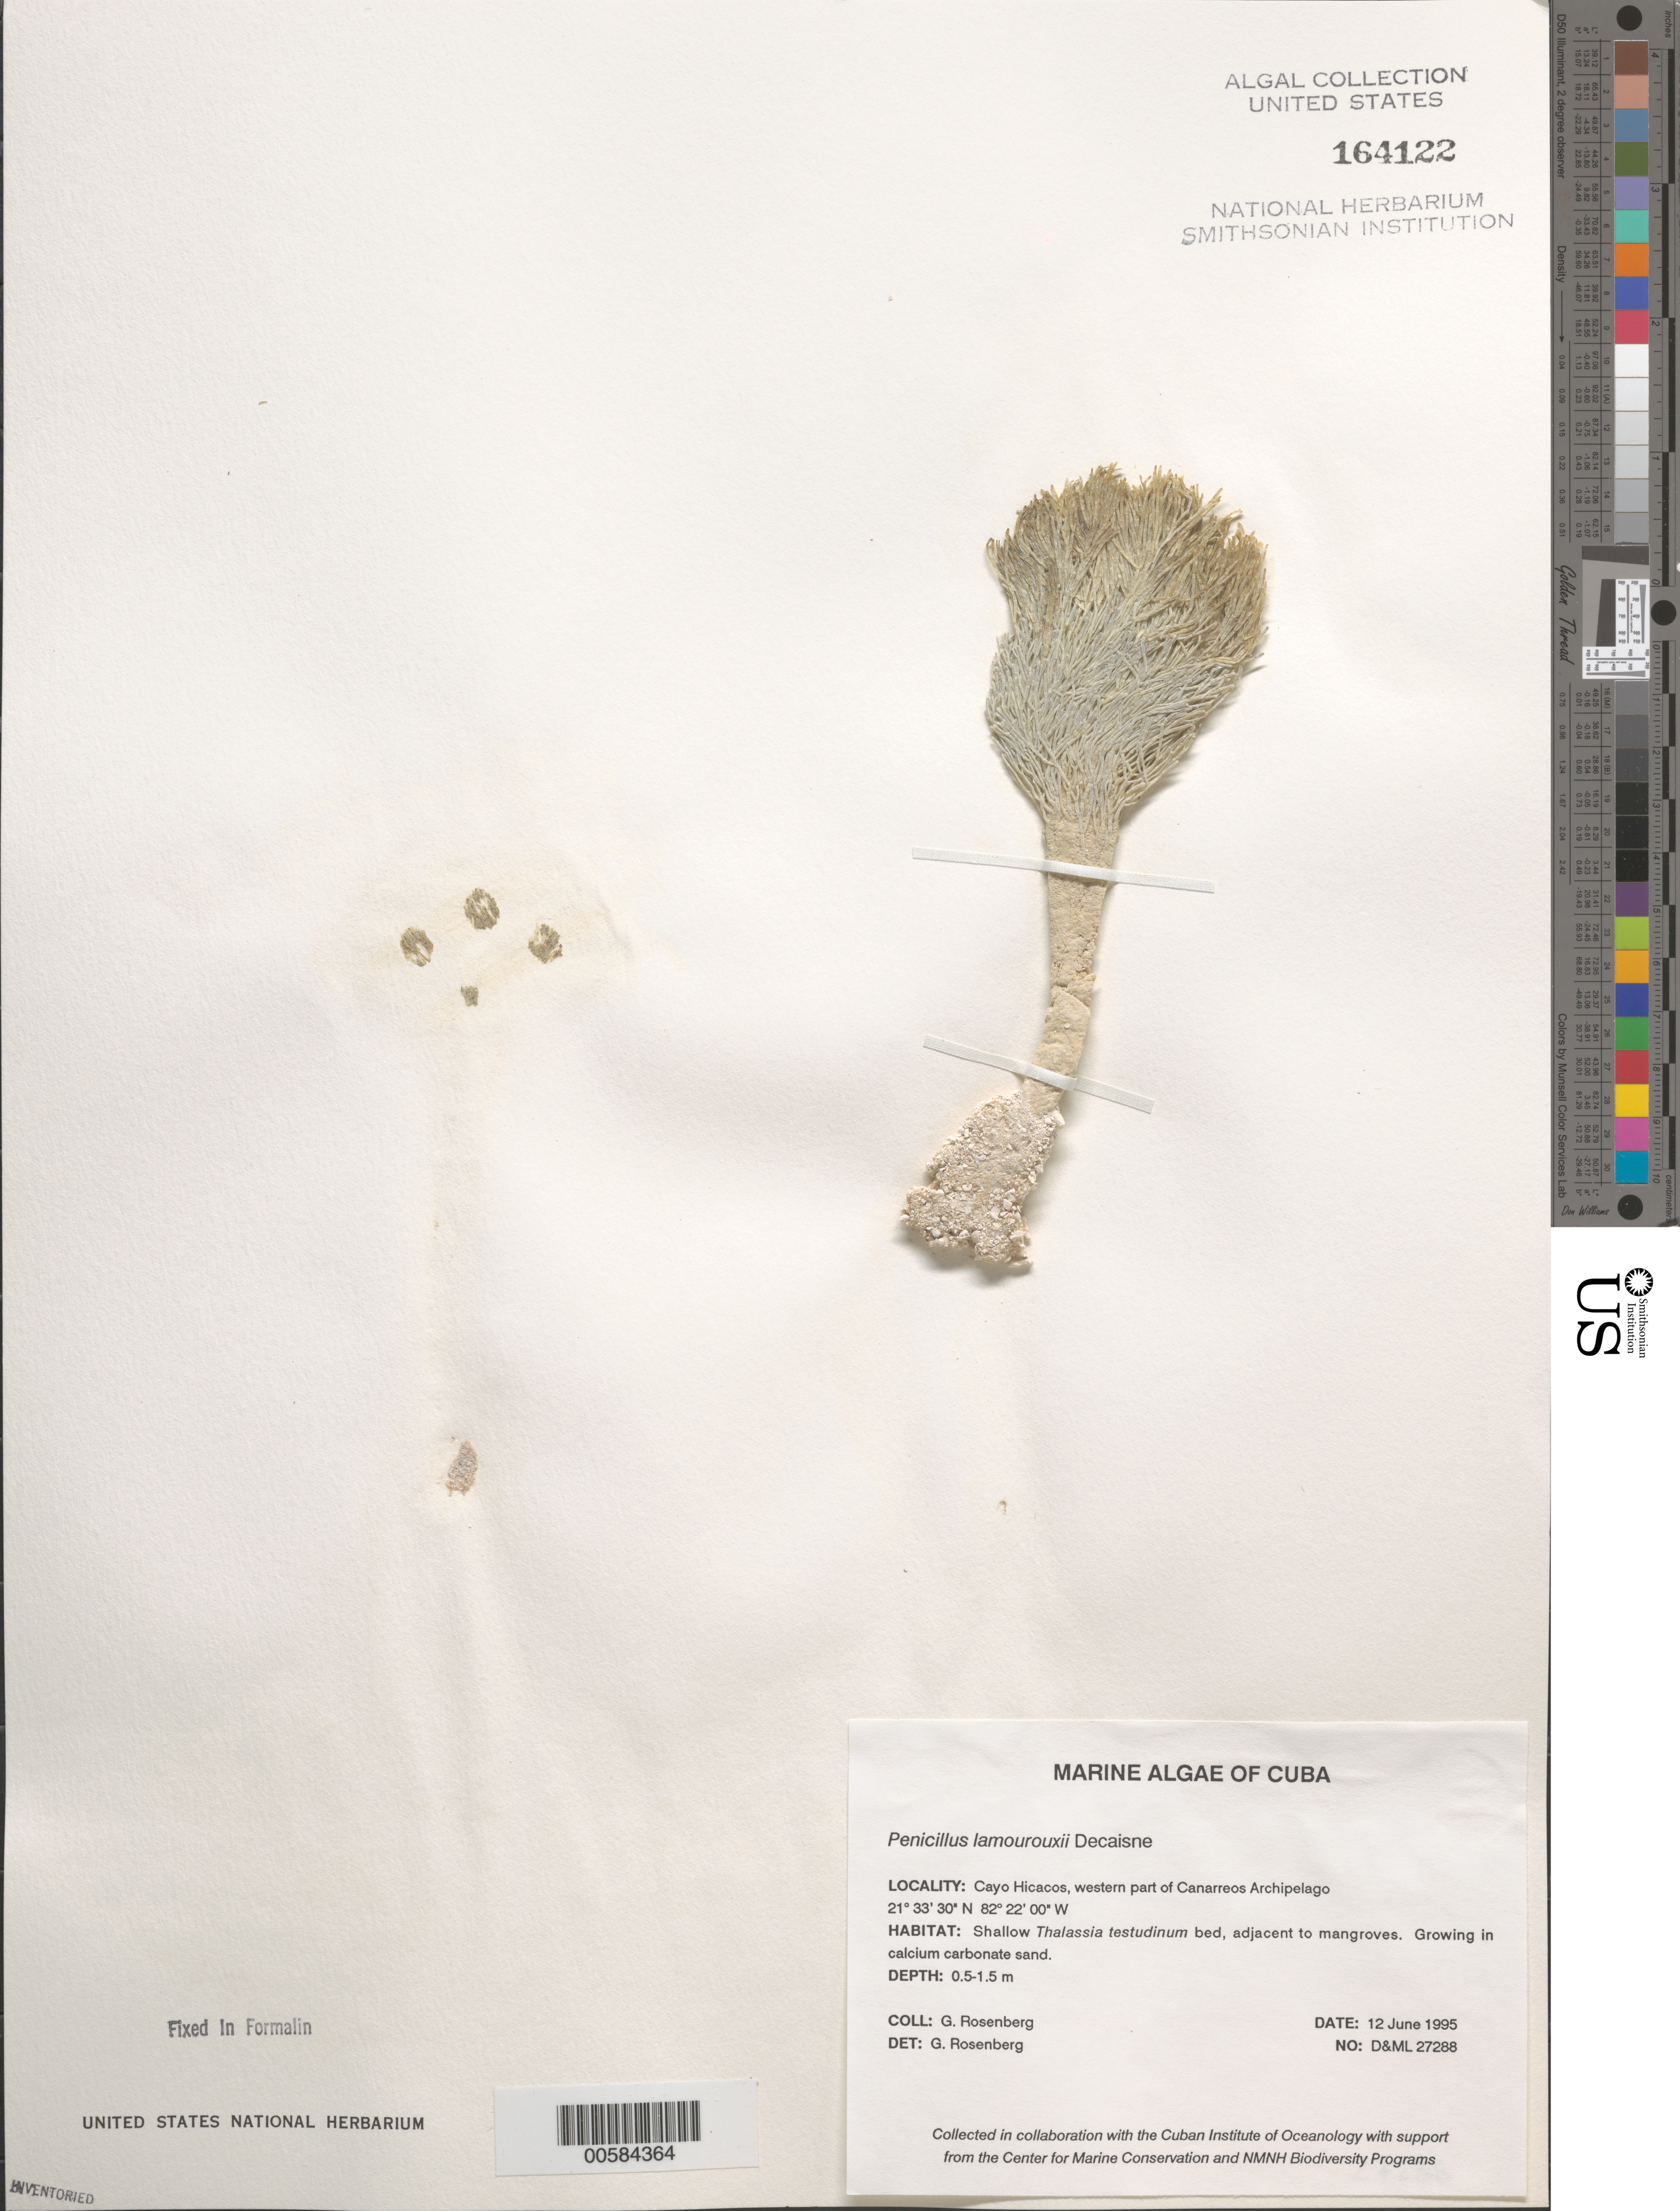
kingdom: Plantae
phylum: Chlorophyta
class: Ulvophyceae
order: Bryopsidales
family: Udoteaceae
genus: Penicillus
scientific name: Penicillus lamourouxii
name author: Decne.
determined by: Rosenberg, G.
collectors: G. Rosenberg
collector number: D&ML 27288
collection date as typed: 12 Jun 1995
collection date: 1995-06-12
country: Cuba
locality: Cayo hicacos, western canarreos archipelago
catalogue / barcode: US 164122